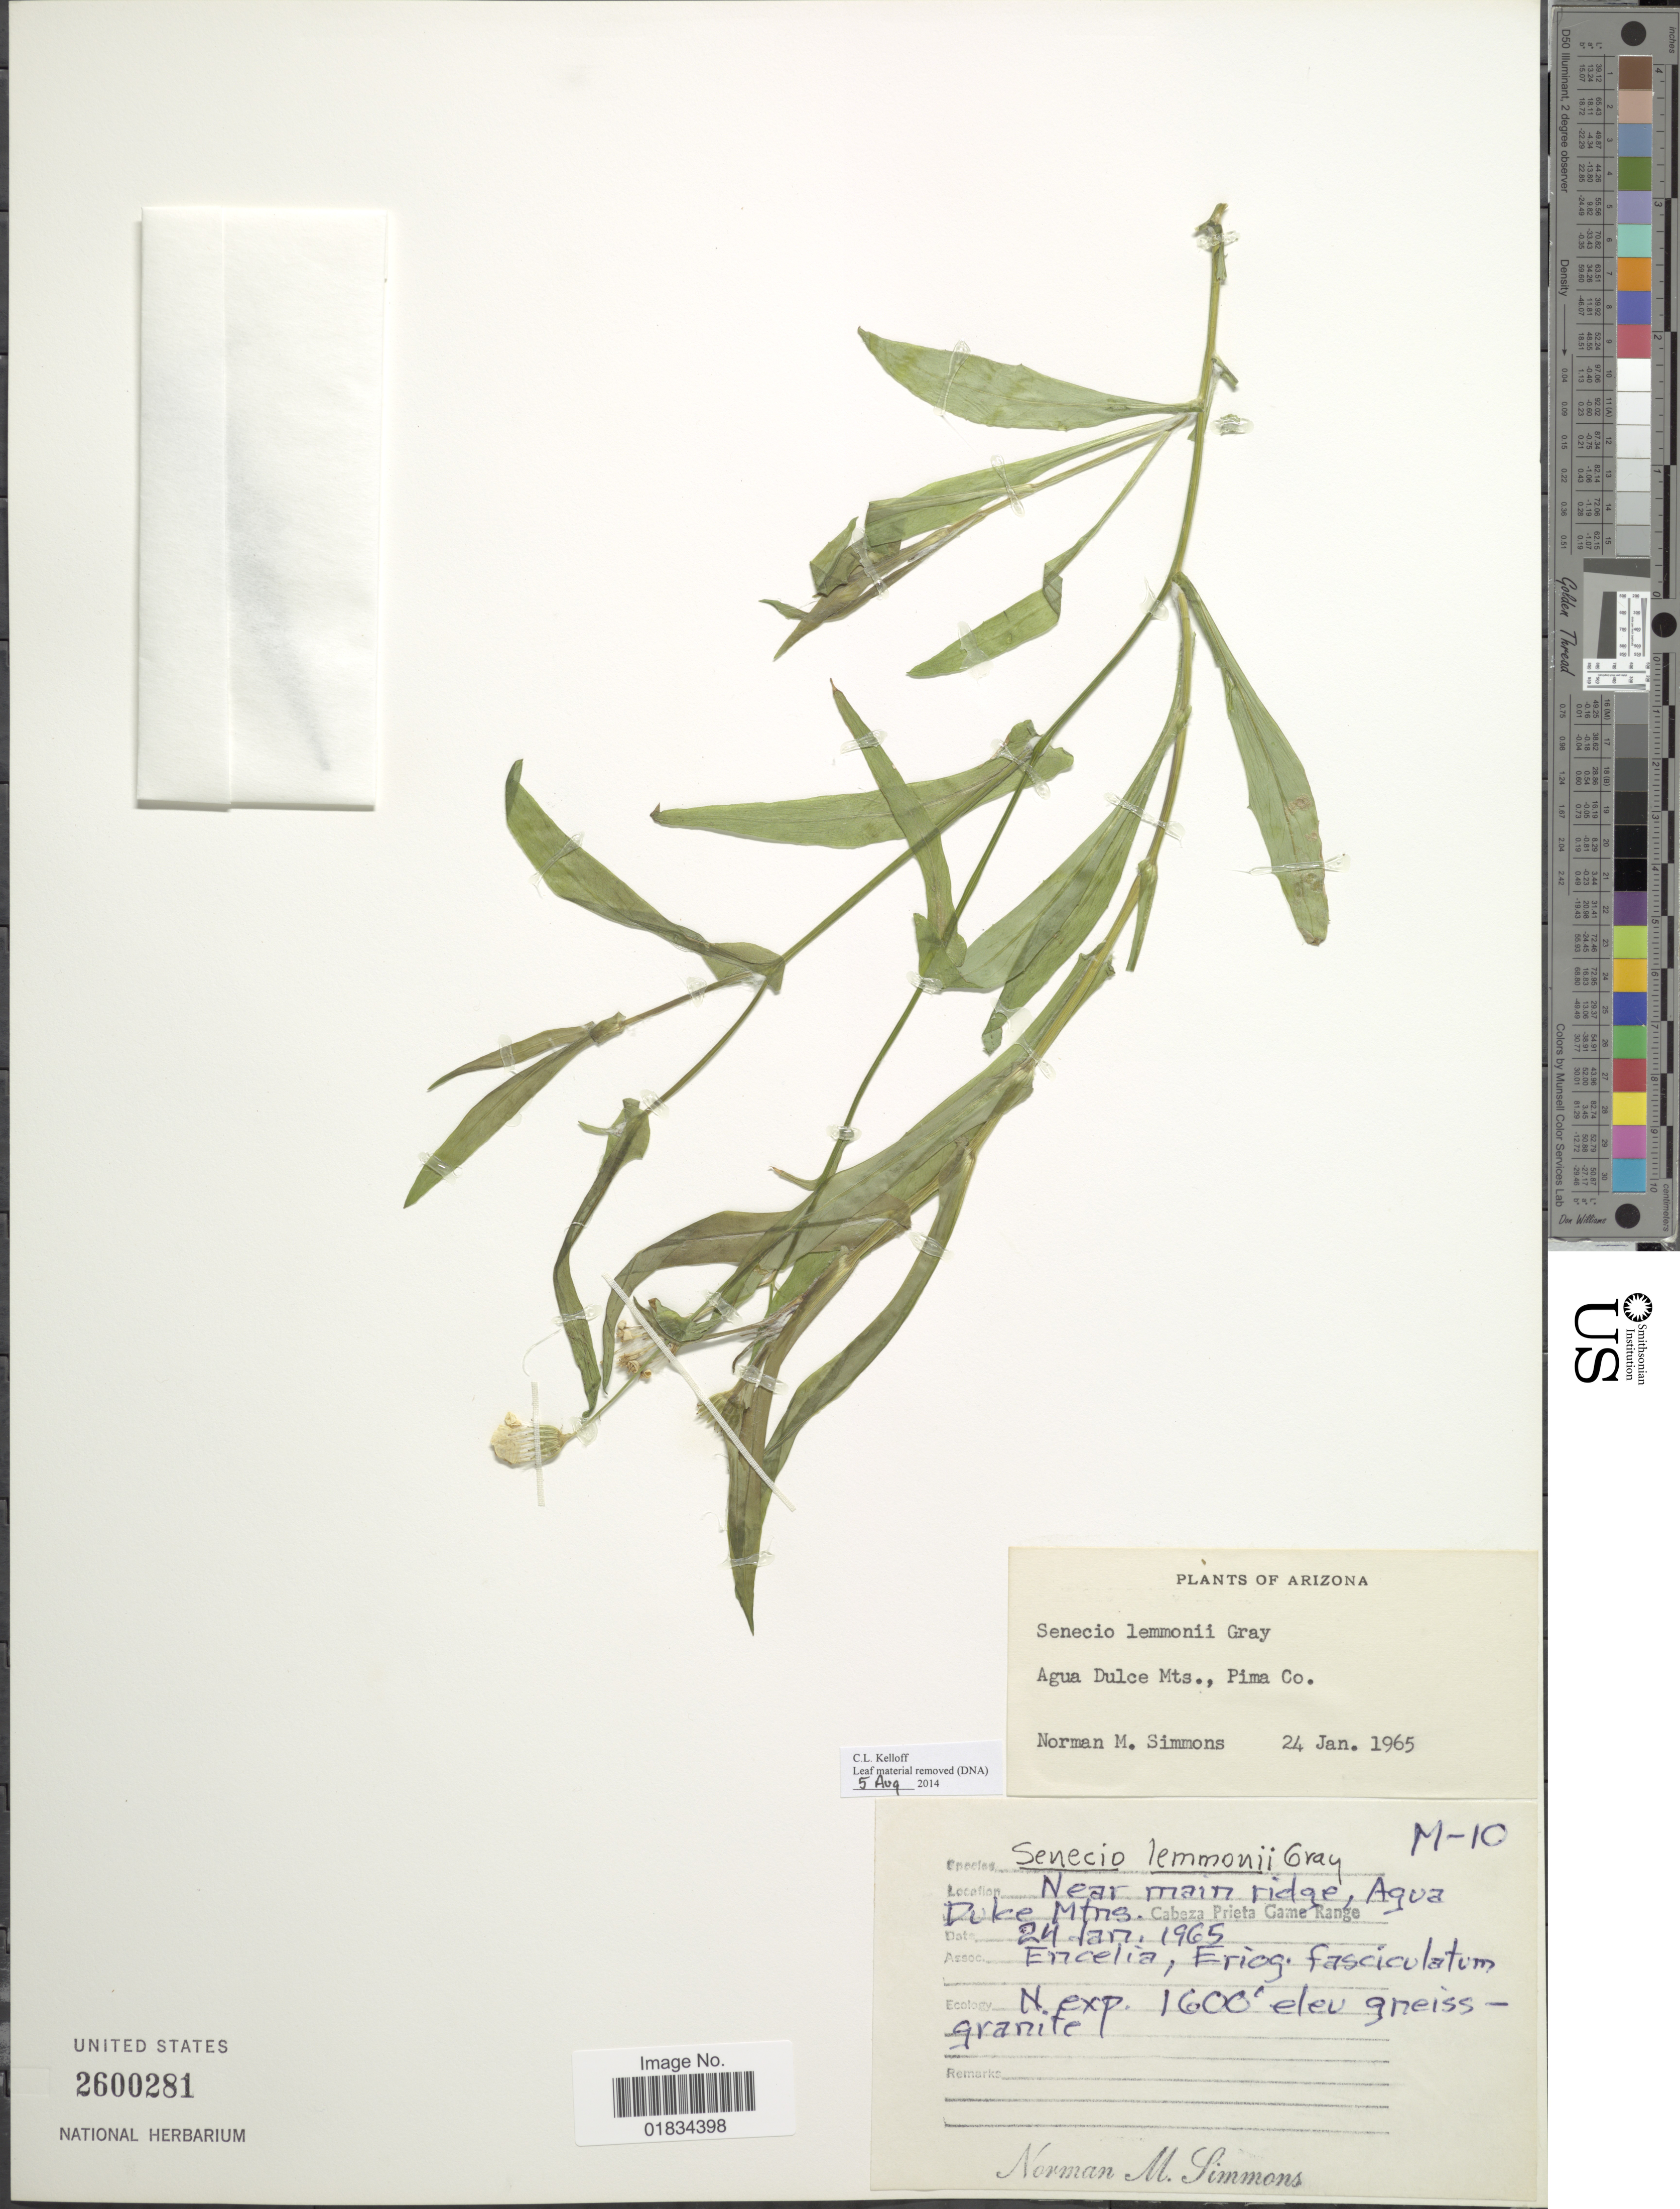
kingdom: Plantae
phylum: Tracheophyta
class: Magnoliopsida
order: Asterales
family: Asteraceae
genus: Senecio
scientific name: Senecio lemmonii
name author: A. Gray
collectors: N. M. Simmons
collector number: M-10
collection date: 1965-01-24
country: United States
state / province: Arizona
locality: Agua Dulce Mts., Pima Co. Near main ridge, Cabeza Prieta, Game Range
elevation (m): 488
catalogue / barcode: US 2600281